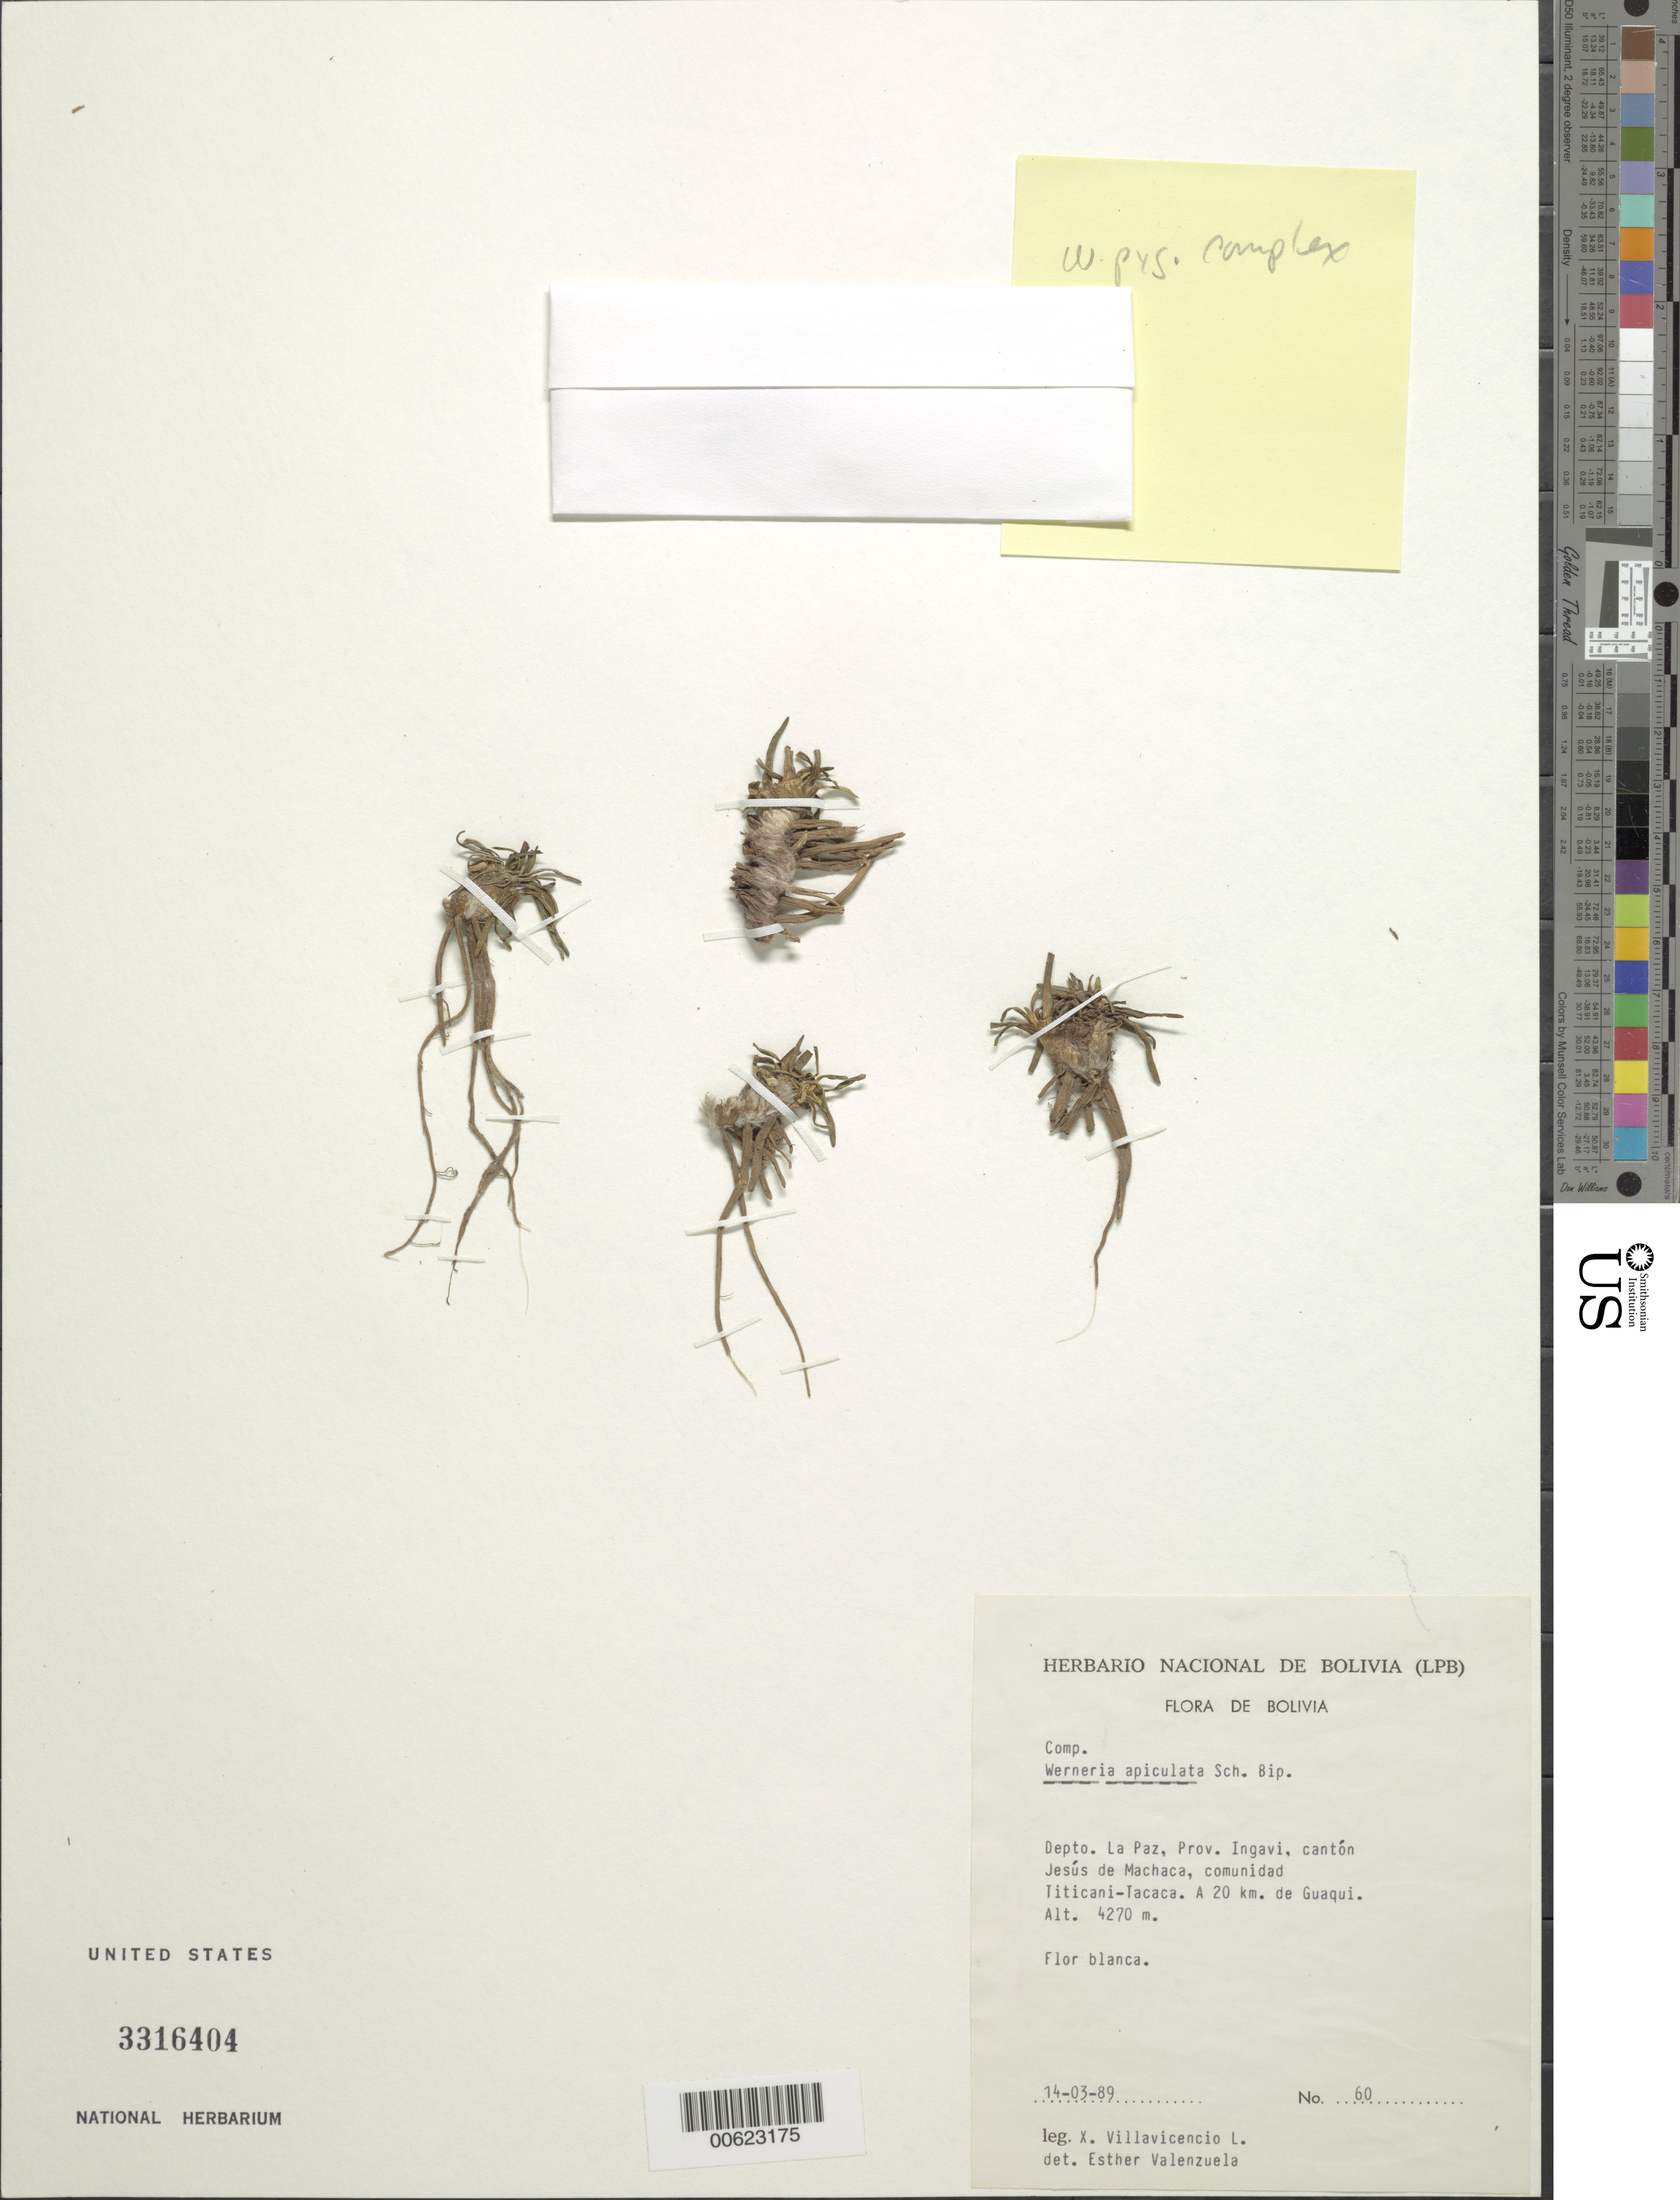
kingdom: Plantae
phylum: Tracheophyta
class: Magnoliopsida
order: Asterales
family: Asteraceae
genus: Werneria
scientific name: Werneria apiculata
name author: Sch. Bip.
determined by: Calvo, Joel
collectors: X. Villavicencio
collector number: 60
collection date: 1989-03-14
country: Bolivia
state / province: La Paz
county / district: Ingavi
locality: Cantón Jesús de Machaca, comunidad Titicani-Tacaca. A 20 km de Guaqui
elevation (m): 4720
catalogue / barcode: US 3316404